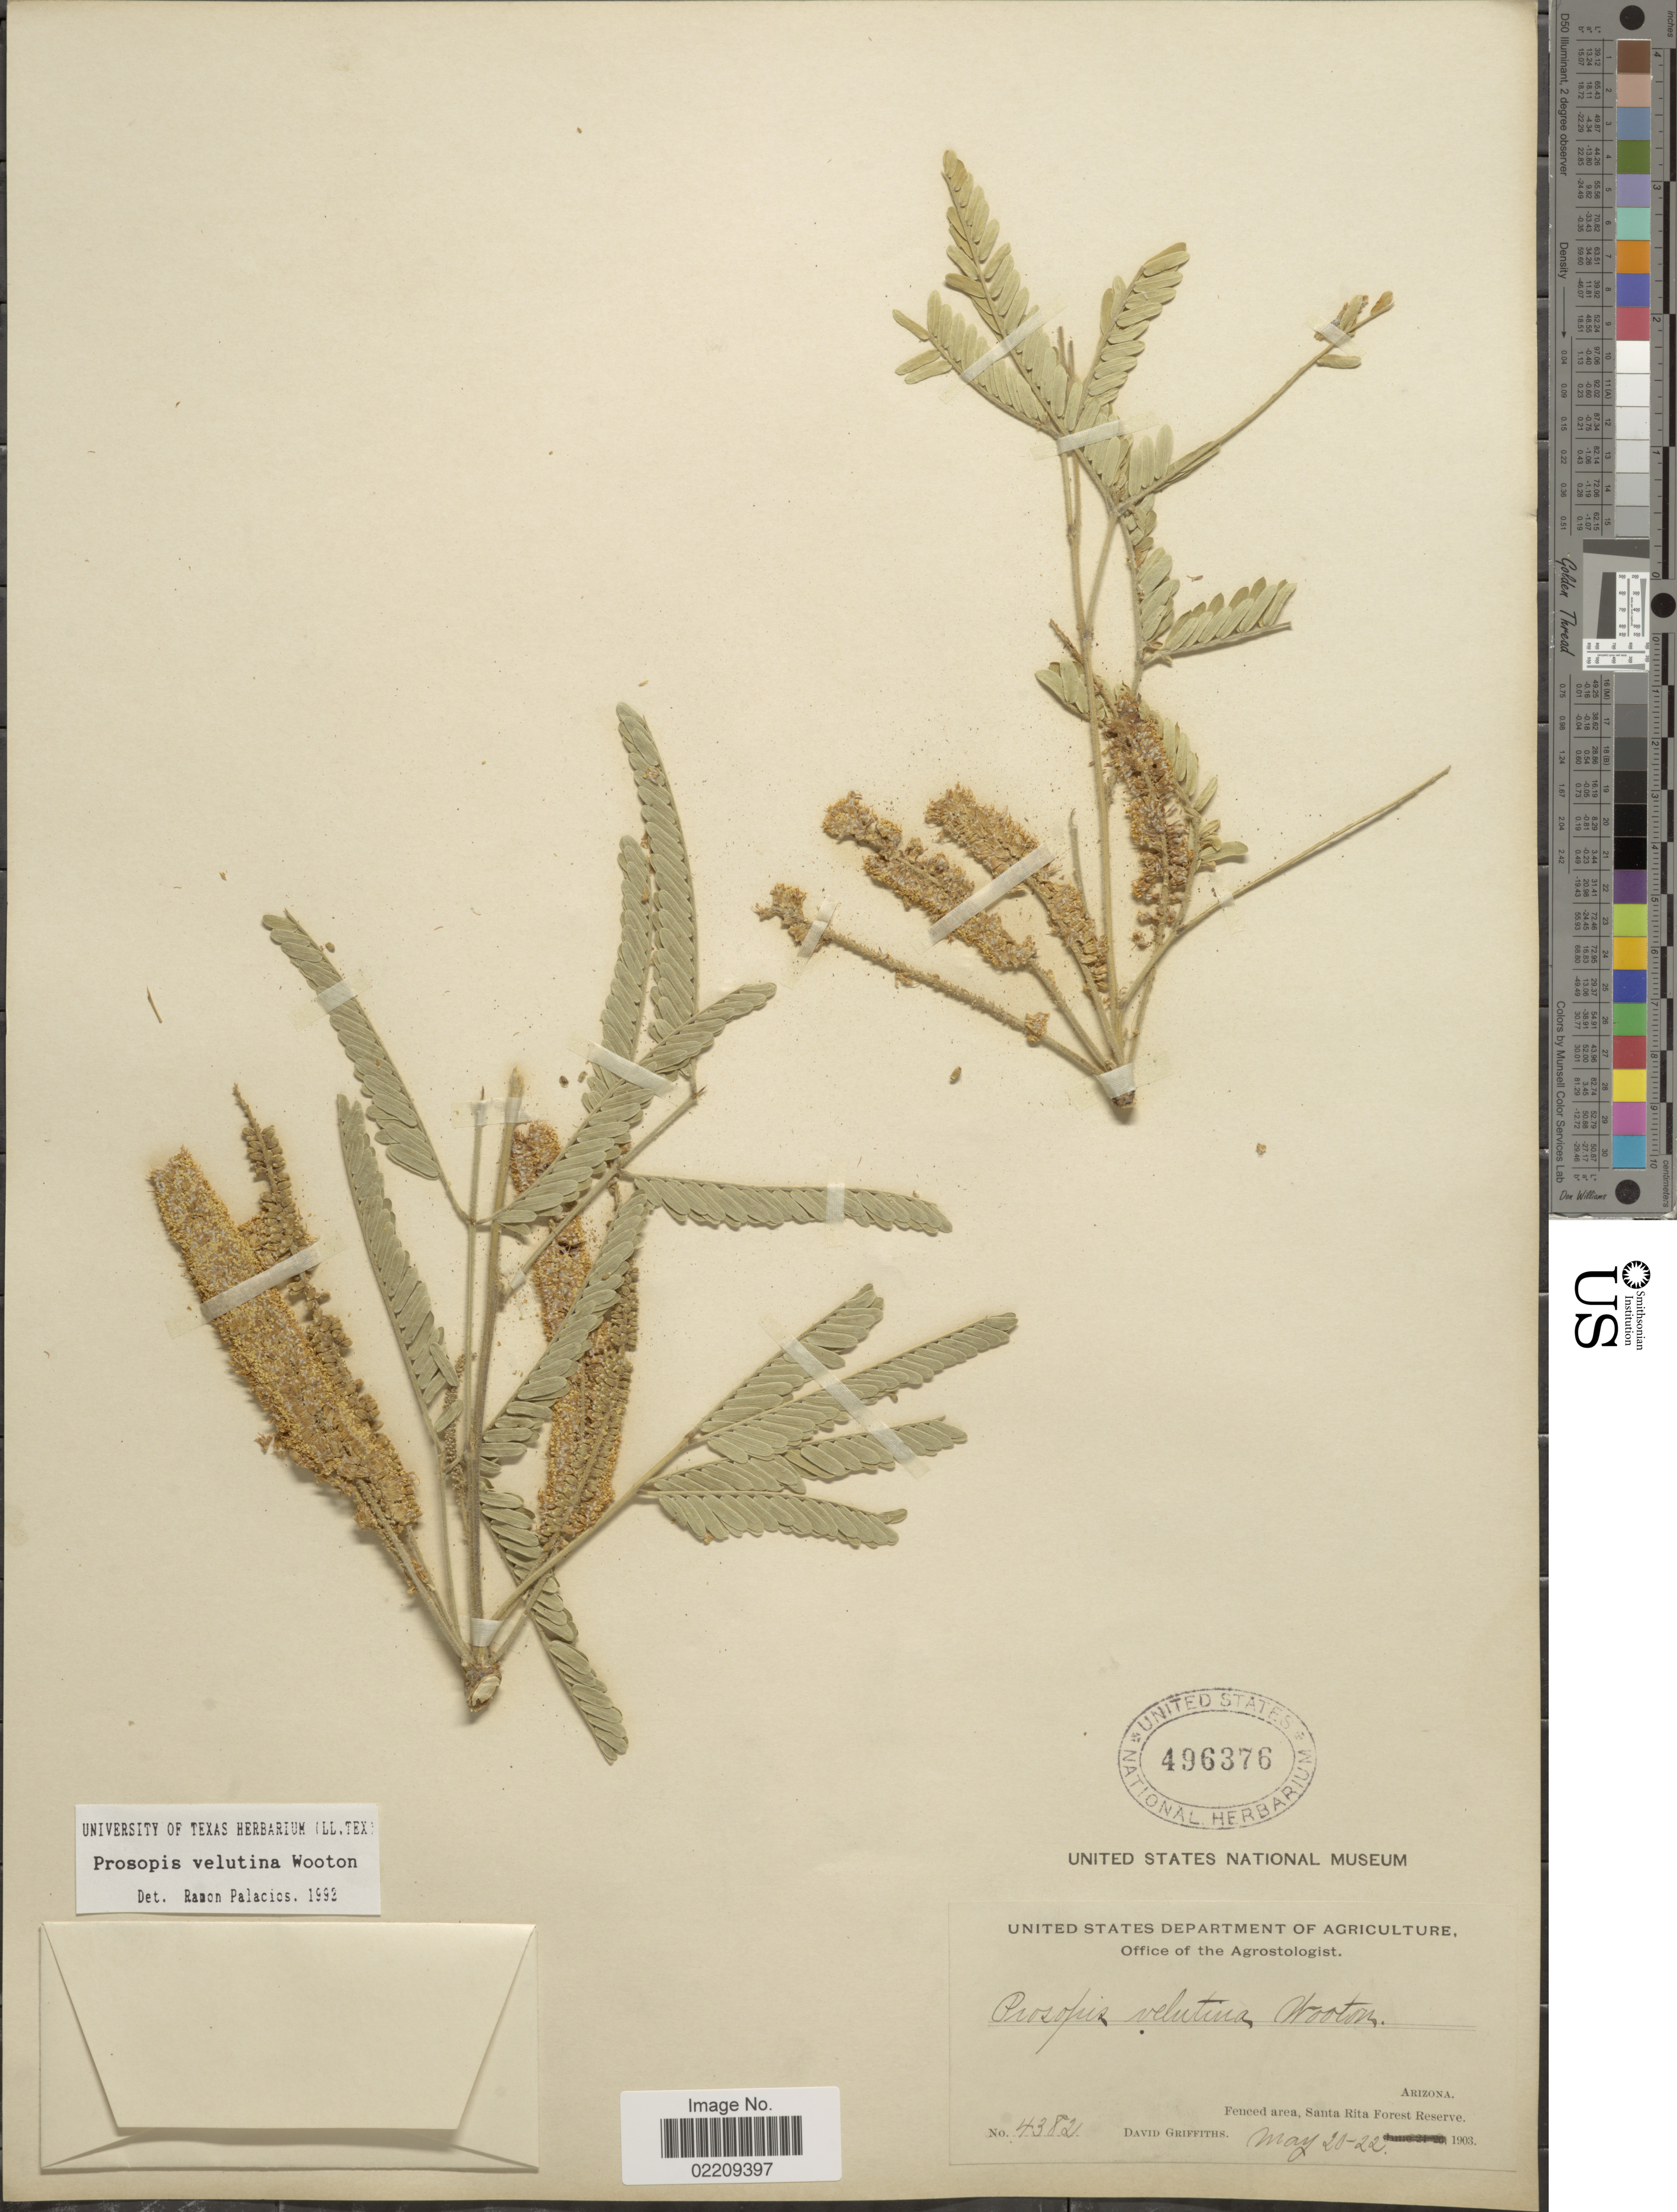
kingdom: Plantae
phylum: Tracheophyta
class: Magnoliopsida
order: Fabales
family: Fabaceae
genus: Neltuma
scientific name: Neltuma velutina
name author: (Wooton) Britton & Rose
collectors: D. Griffiths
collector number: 4382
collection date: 1903-05-20/1903-05-22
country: United States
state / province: Arizona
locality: Fenced area, Santa Rita Forest Reserve.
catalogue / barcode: US 496376